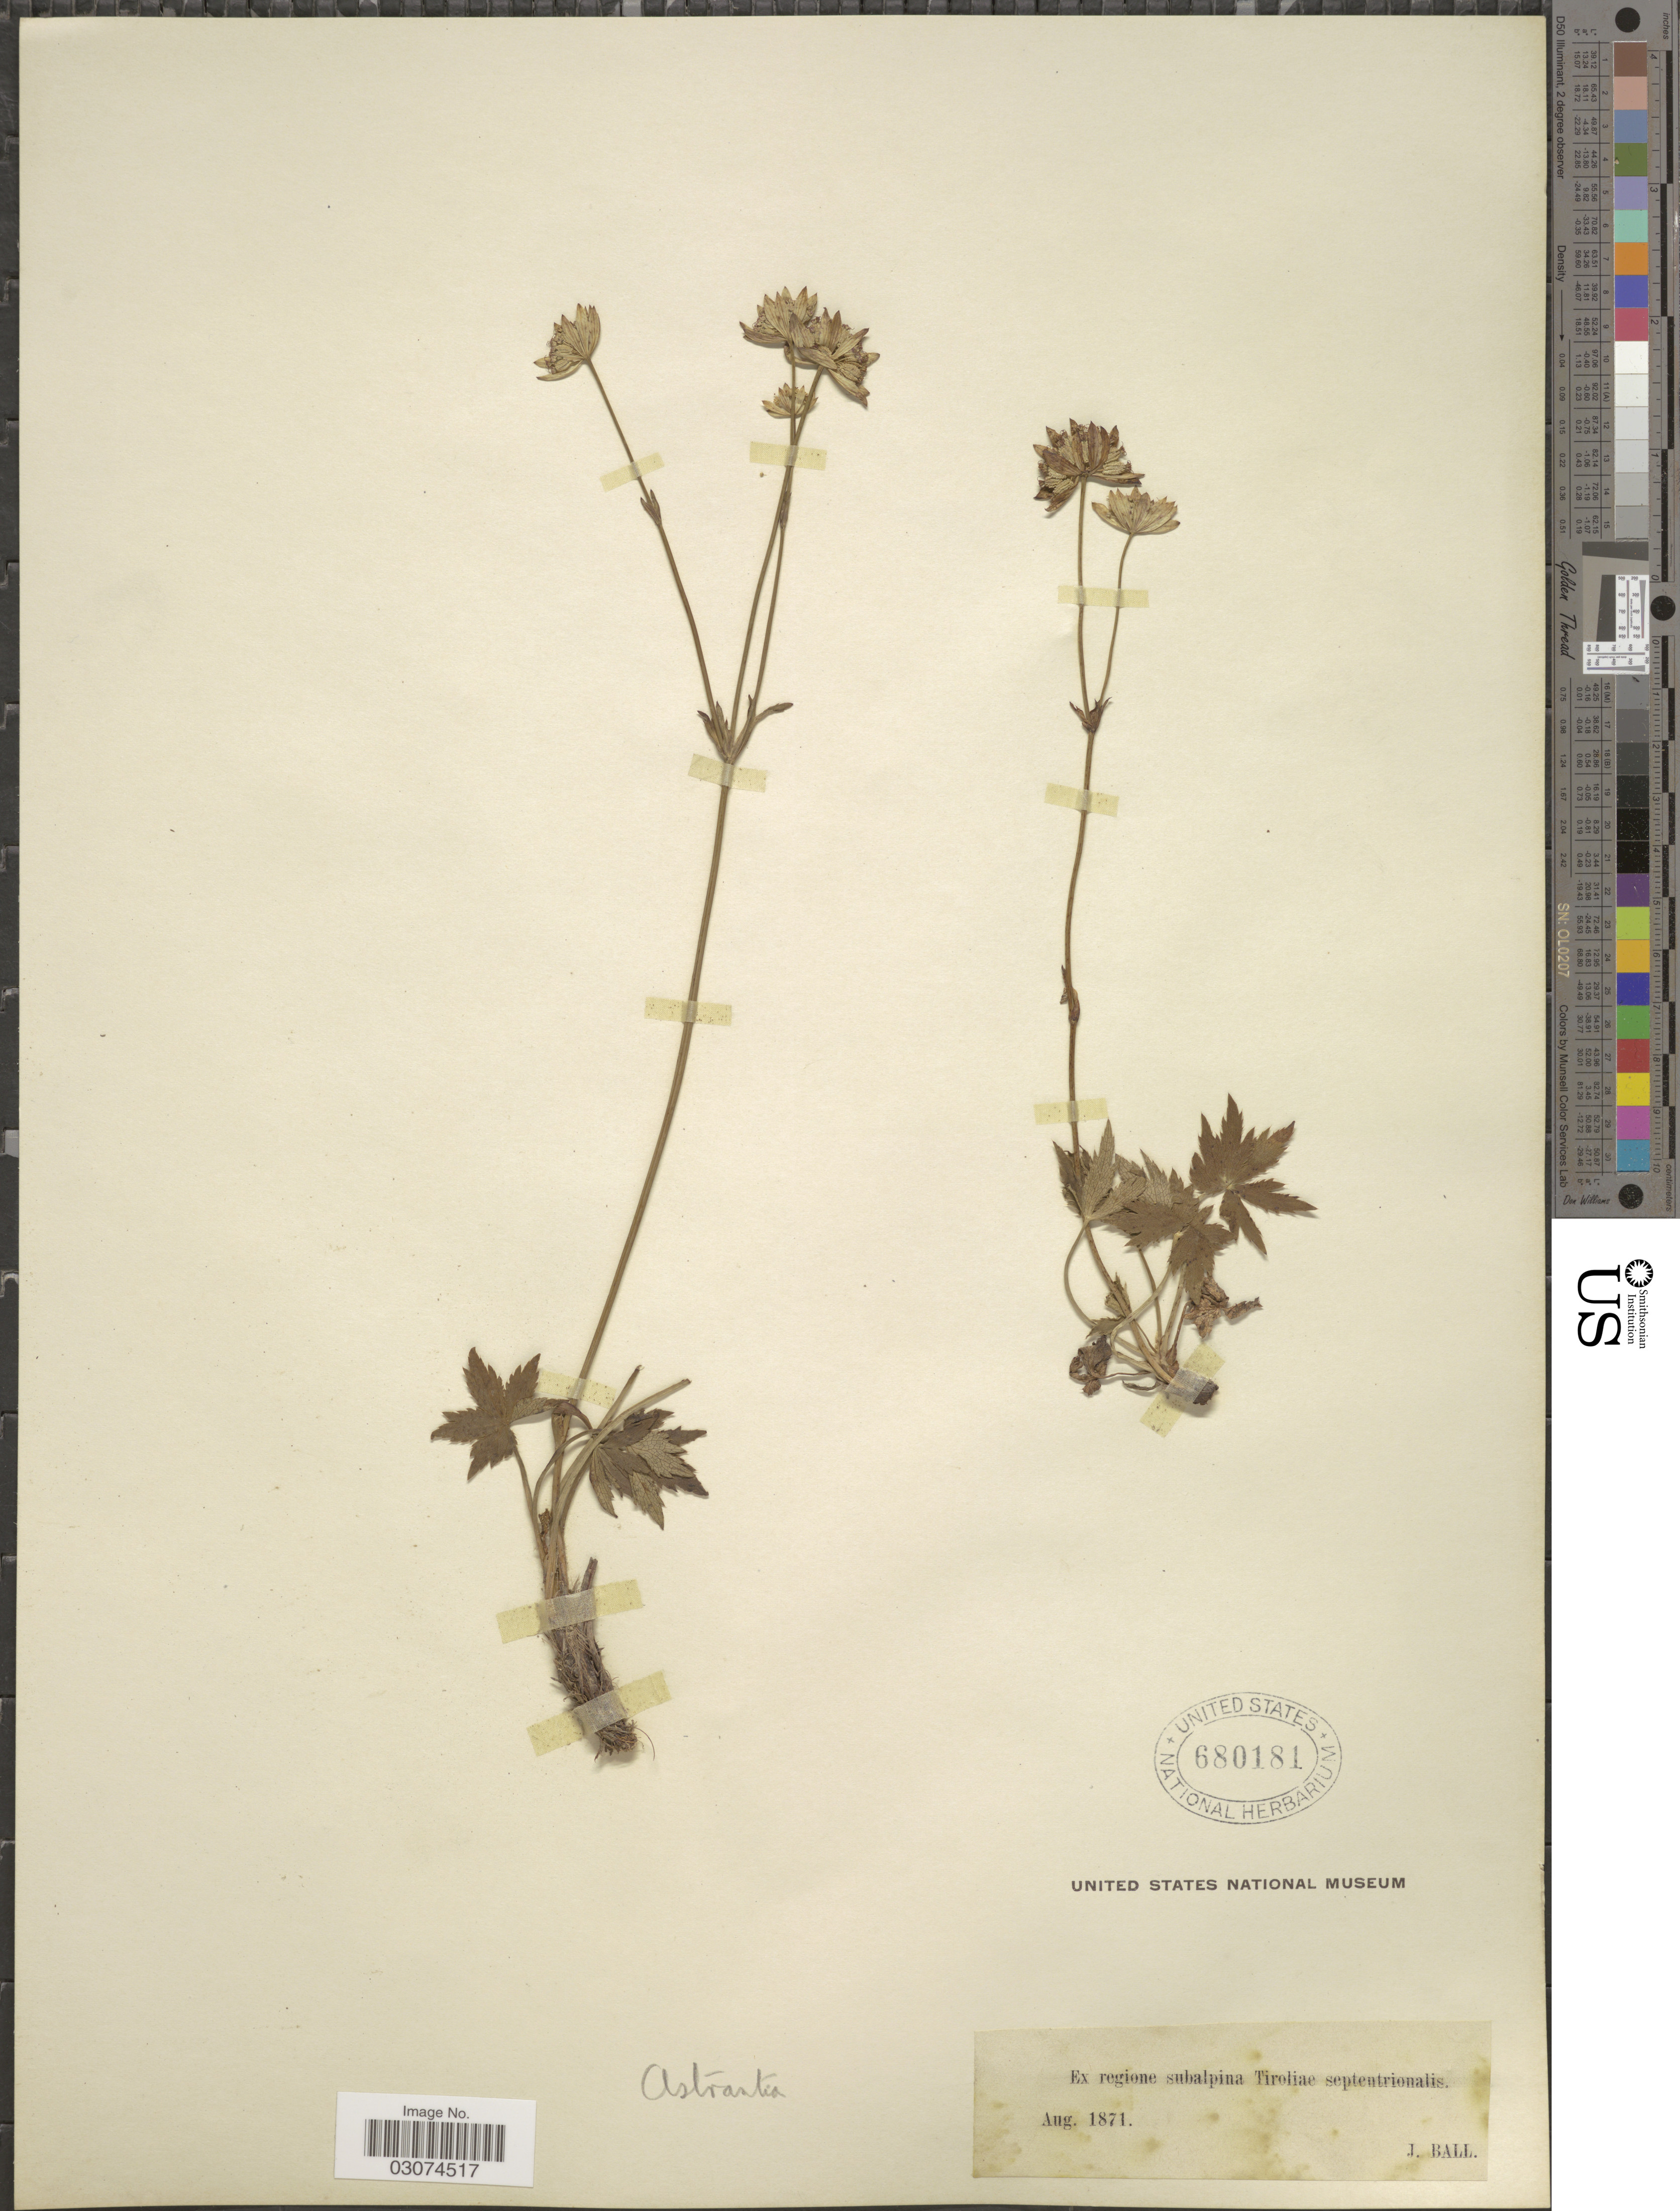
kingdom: Plantae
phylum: Tracheophyta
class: Magnoliopsida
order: Apiales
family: Apiaceae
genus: Astrantia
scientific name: Astrantia sp.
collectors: J. Ball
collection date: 1871-08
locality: Ex regione subalpina Tiroliae septentrionalis.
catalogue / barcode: US 680181